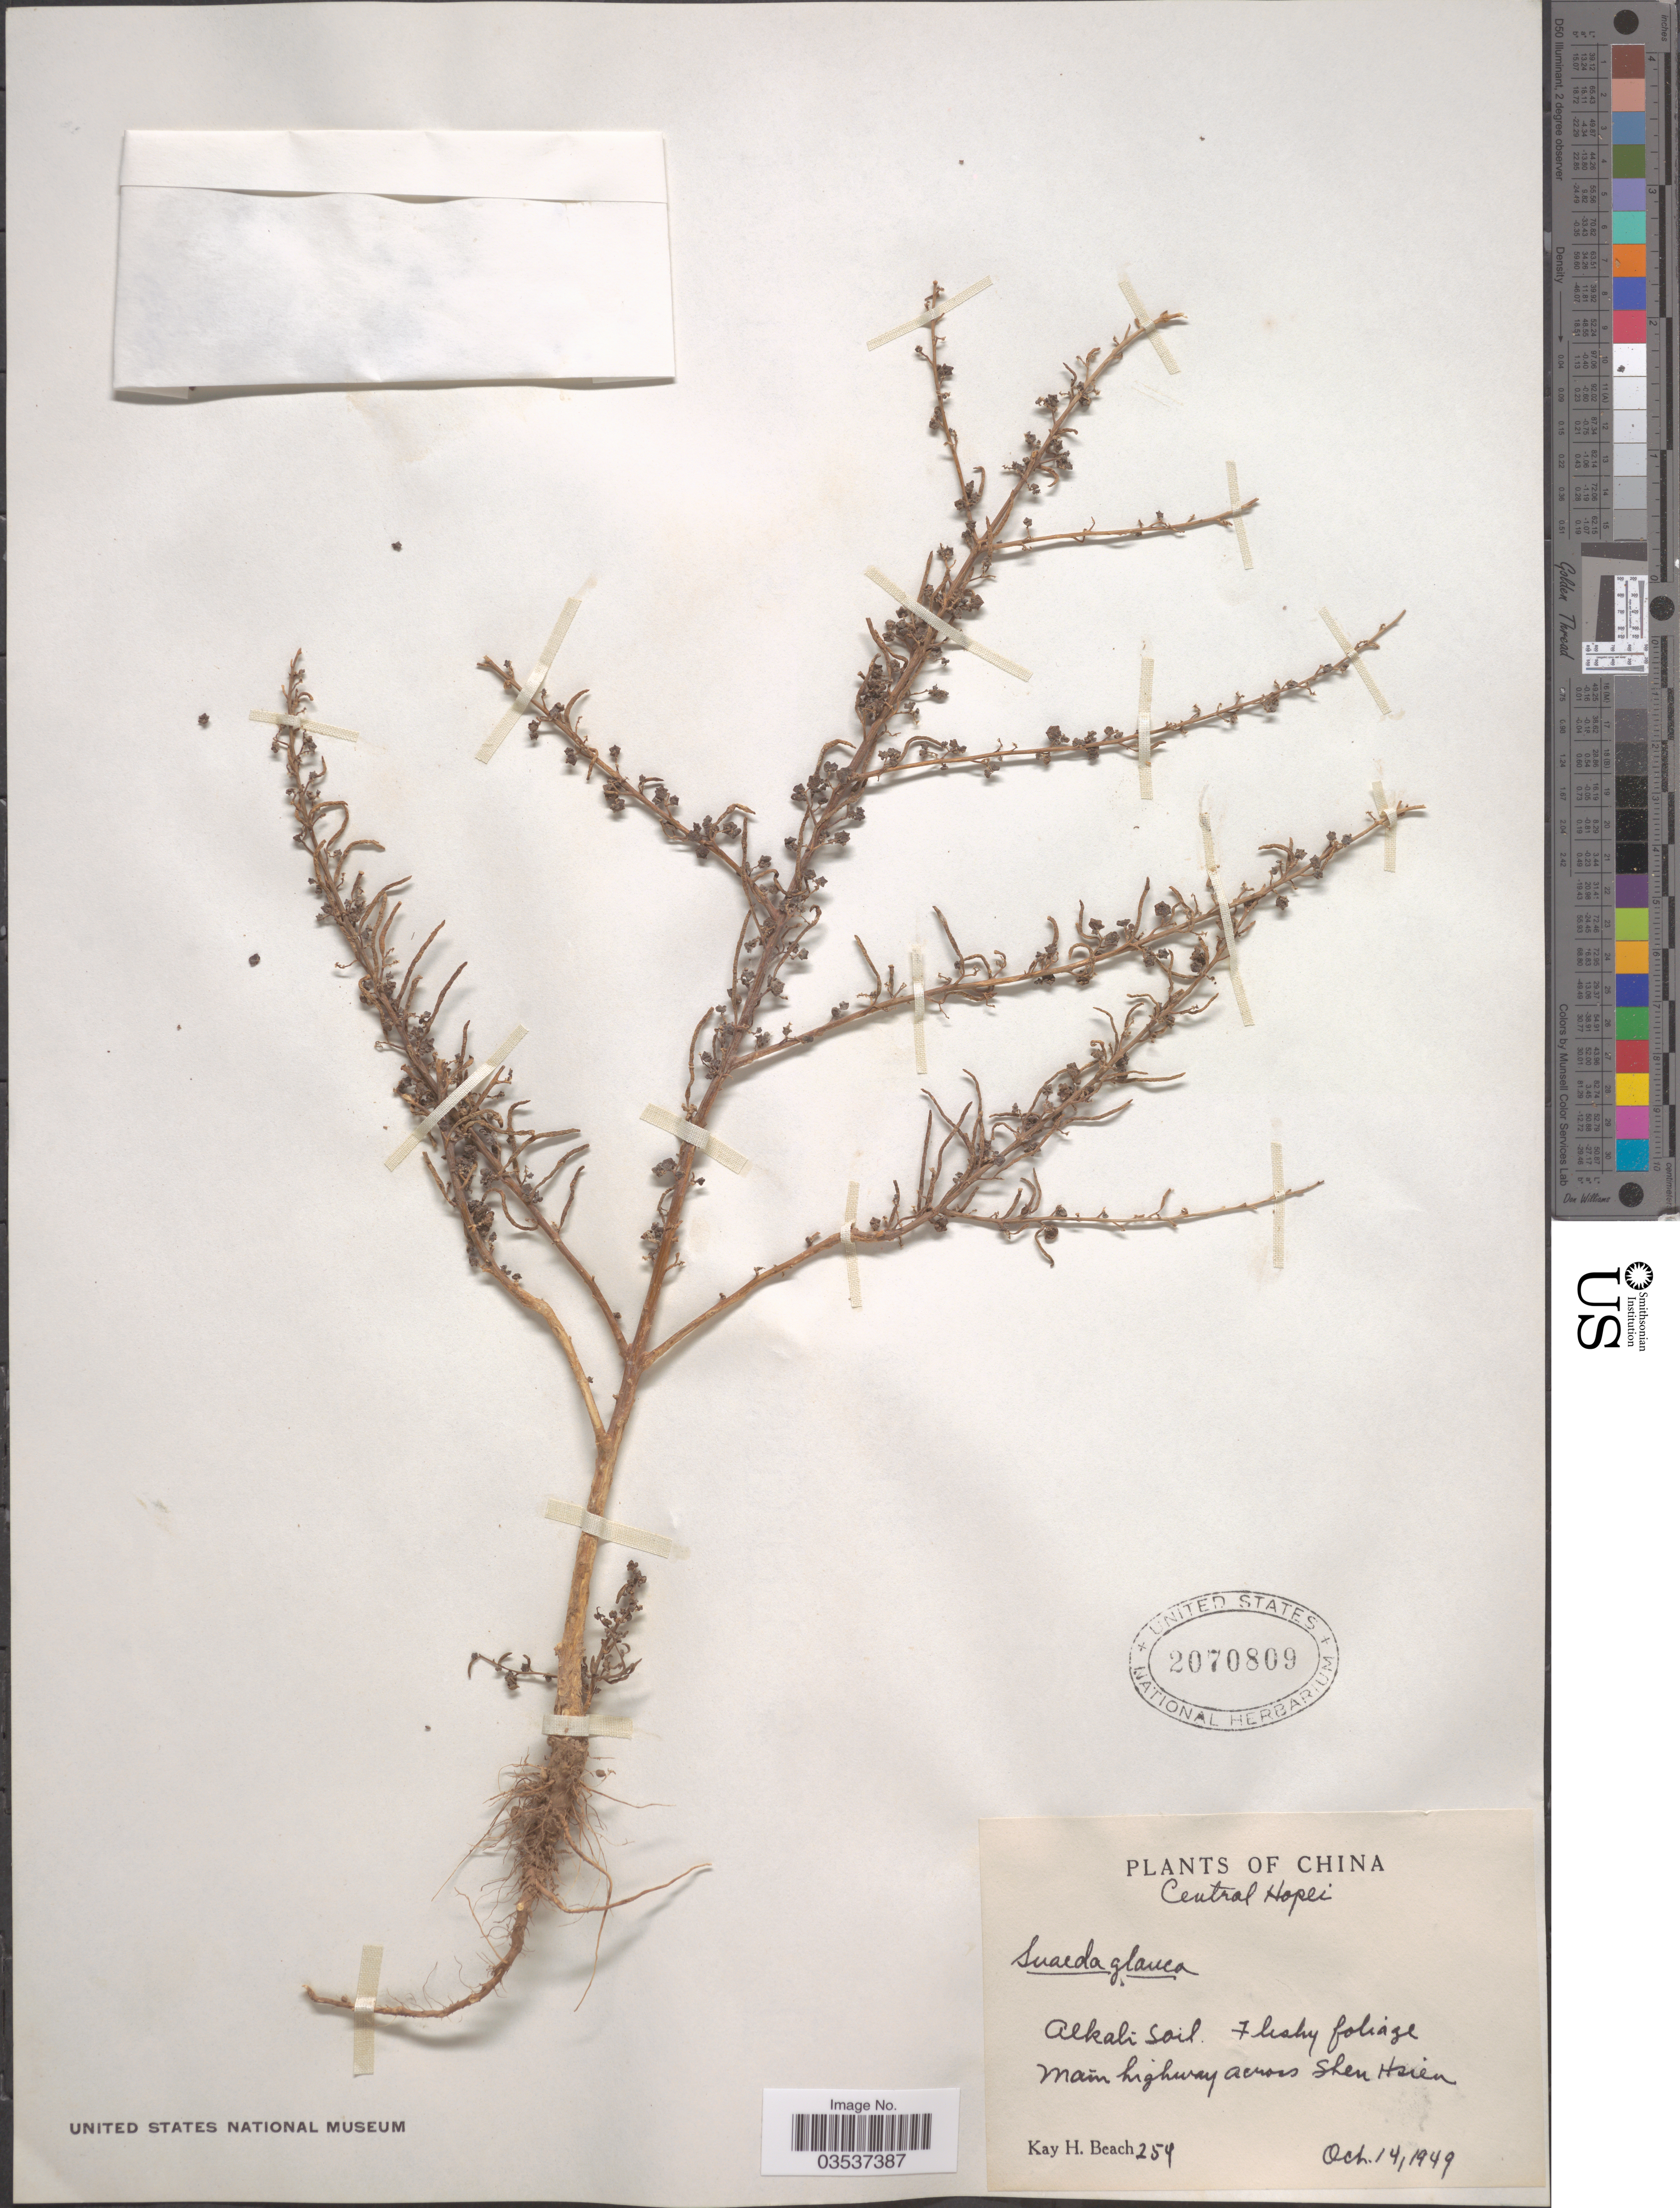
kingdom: Plantae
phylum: Tracheophyta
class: Magnoliopsida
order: Caryophyllales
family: Amaranthaceae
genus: Suaeda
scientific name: Suaeda glauca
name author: (Bunge) Bunge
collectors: K. H. Beach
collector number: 254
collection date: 1949-10-14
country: China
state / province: Hebei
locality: Central Hopei. Main highway across Shen Hsien.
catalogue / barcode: US 2070809